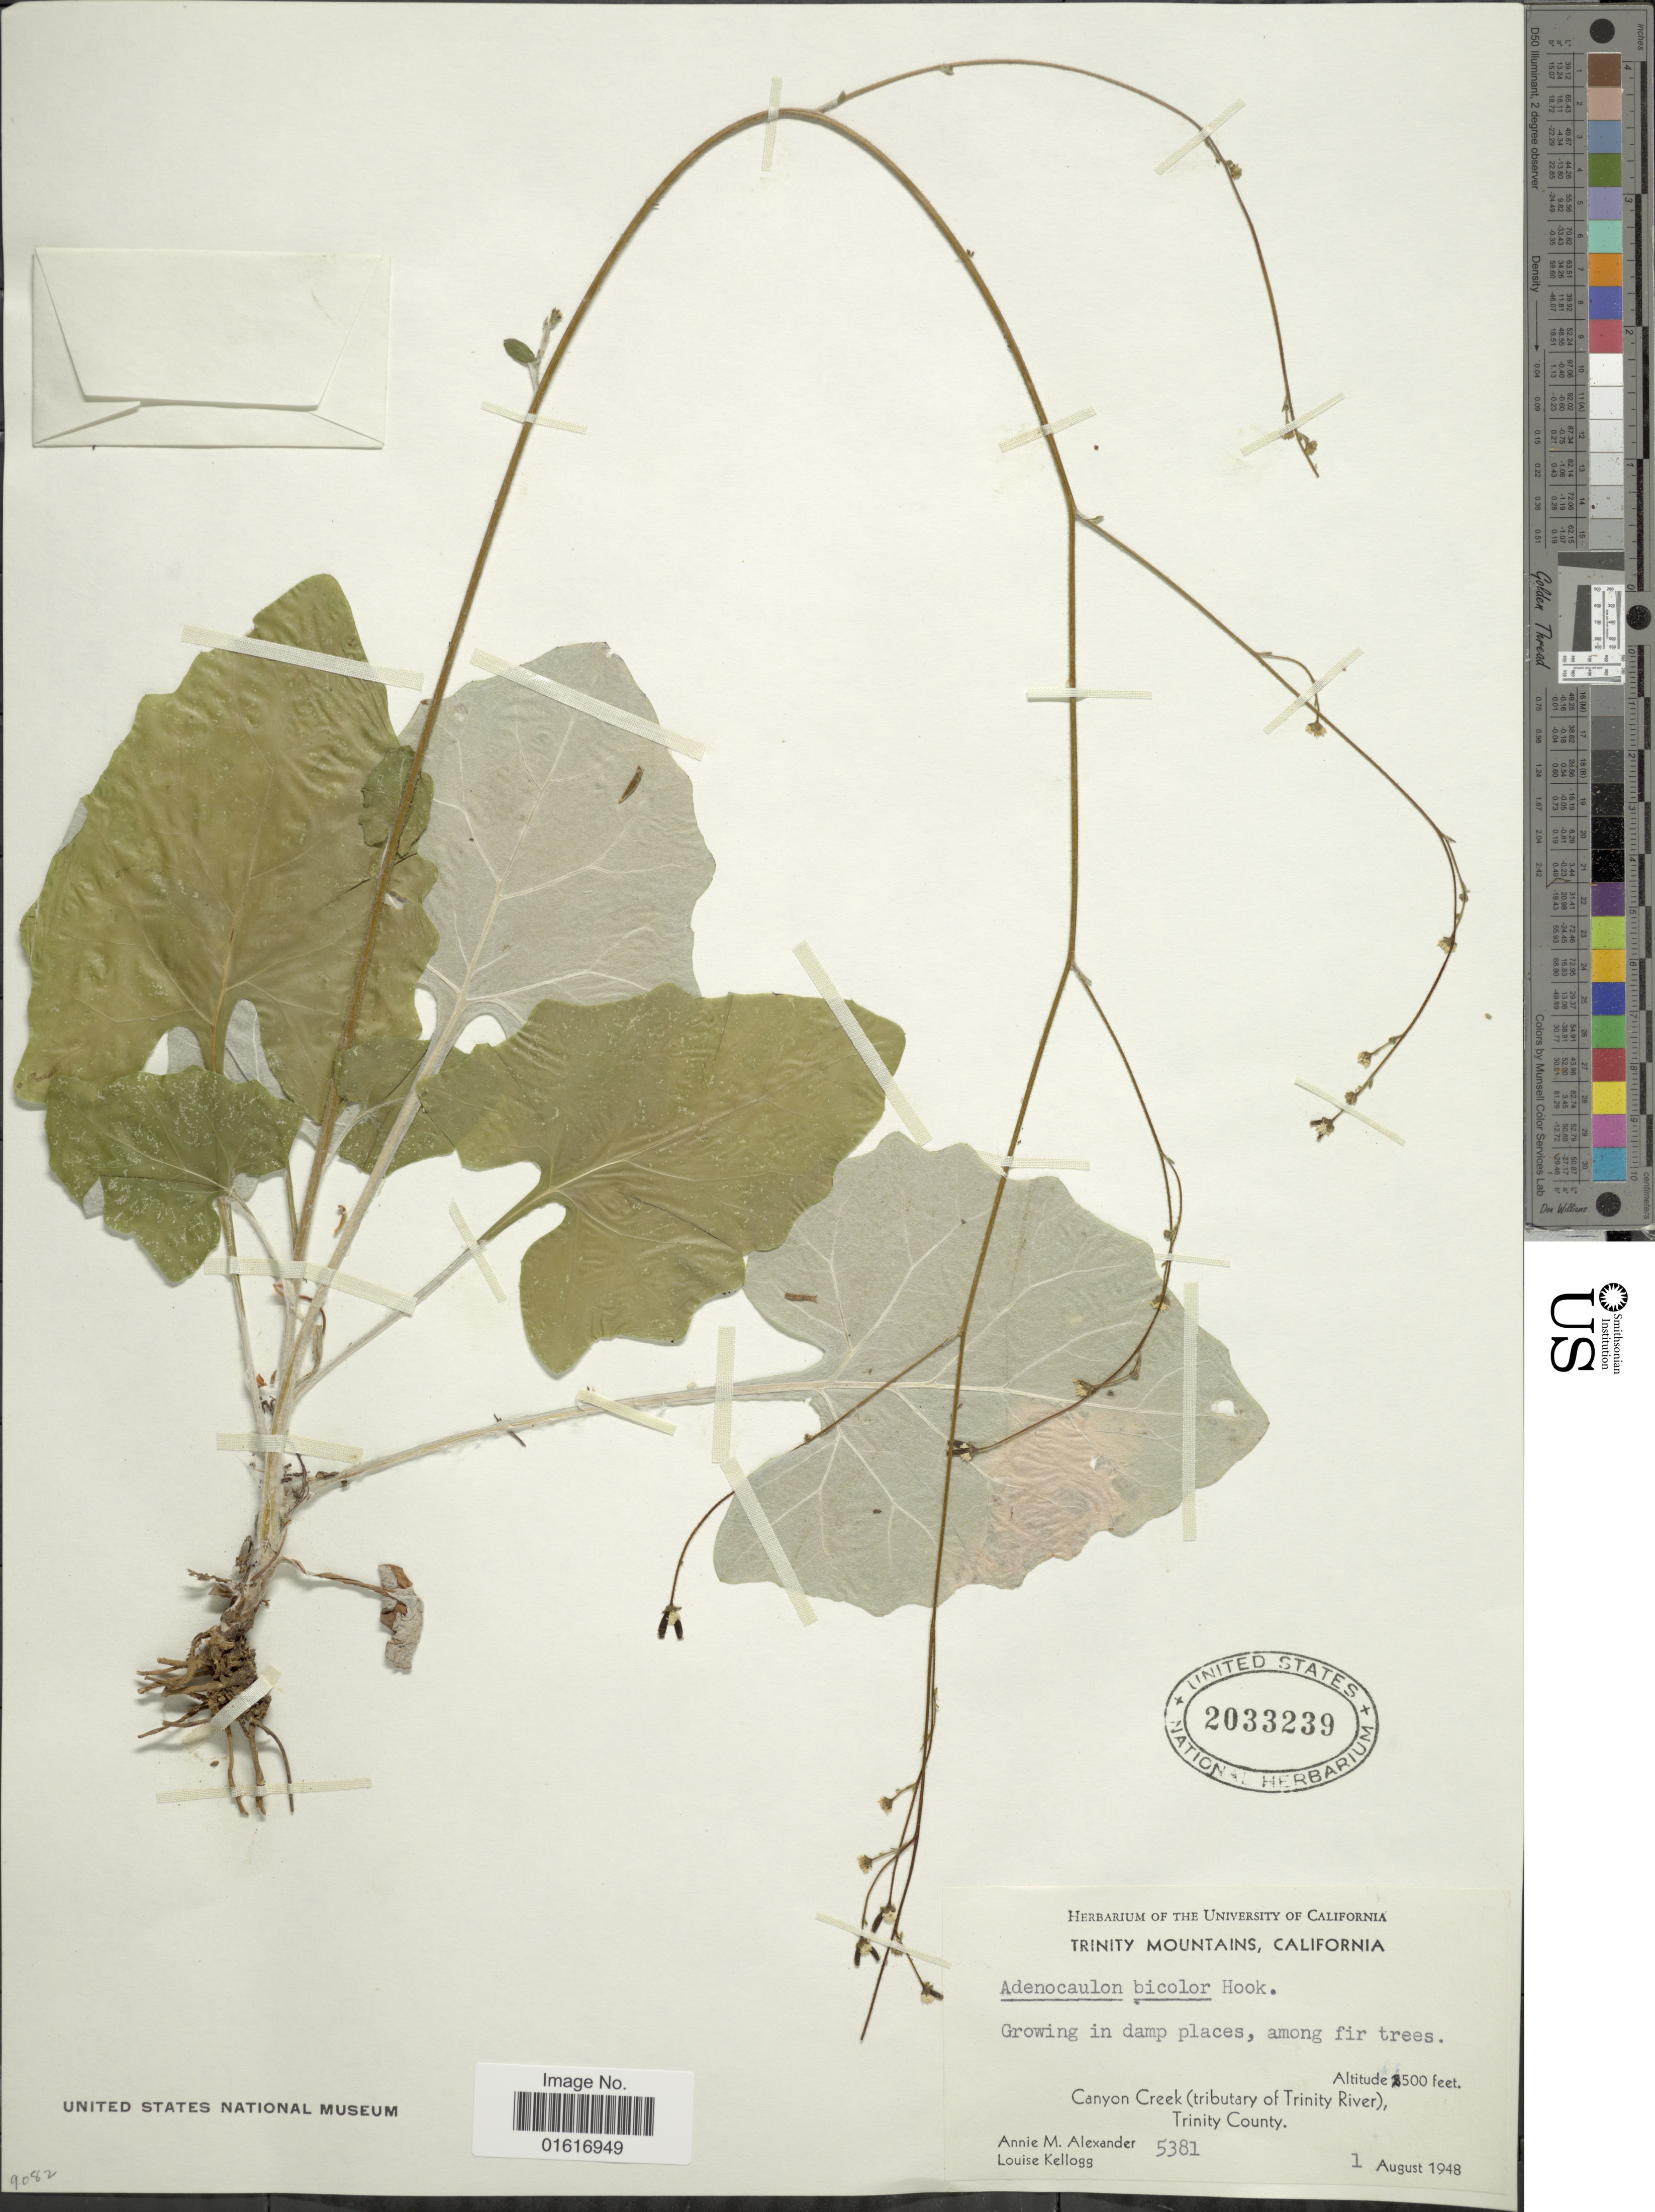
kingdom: Plantae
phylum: Tracheophyta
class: Magnoliopsida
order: Asterales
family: Asteraceae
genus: Adenocaulon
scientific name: Adenocaulon bicolor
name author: Hook.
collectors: A. M. Alexander & L. Kellogg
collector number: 5381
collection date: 1948-08-01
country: United States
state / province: California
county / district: Trinity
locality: Trinity Mountains, Canyon Creek (tributary of Trinity River) Trinity County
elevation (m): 762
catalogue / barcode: US 2033239